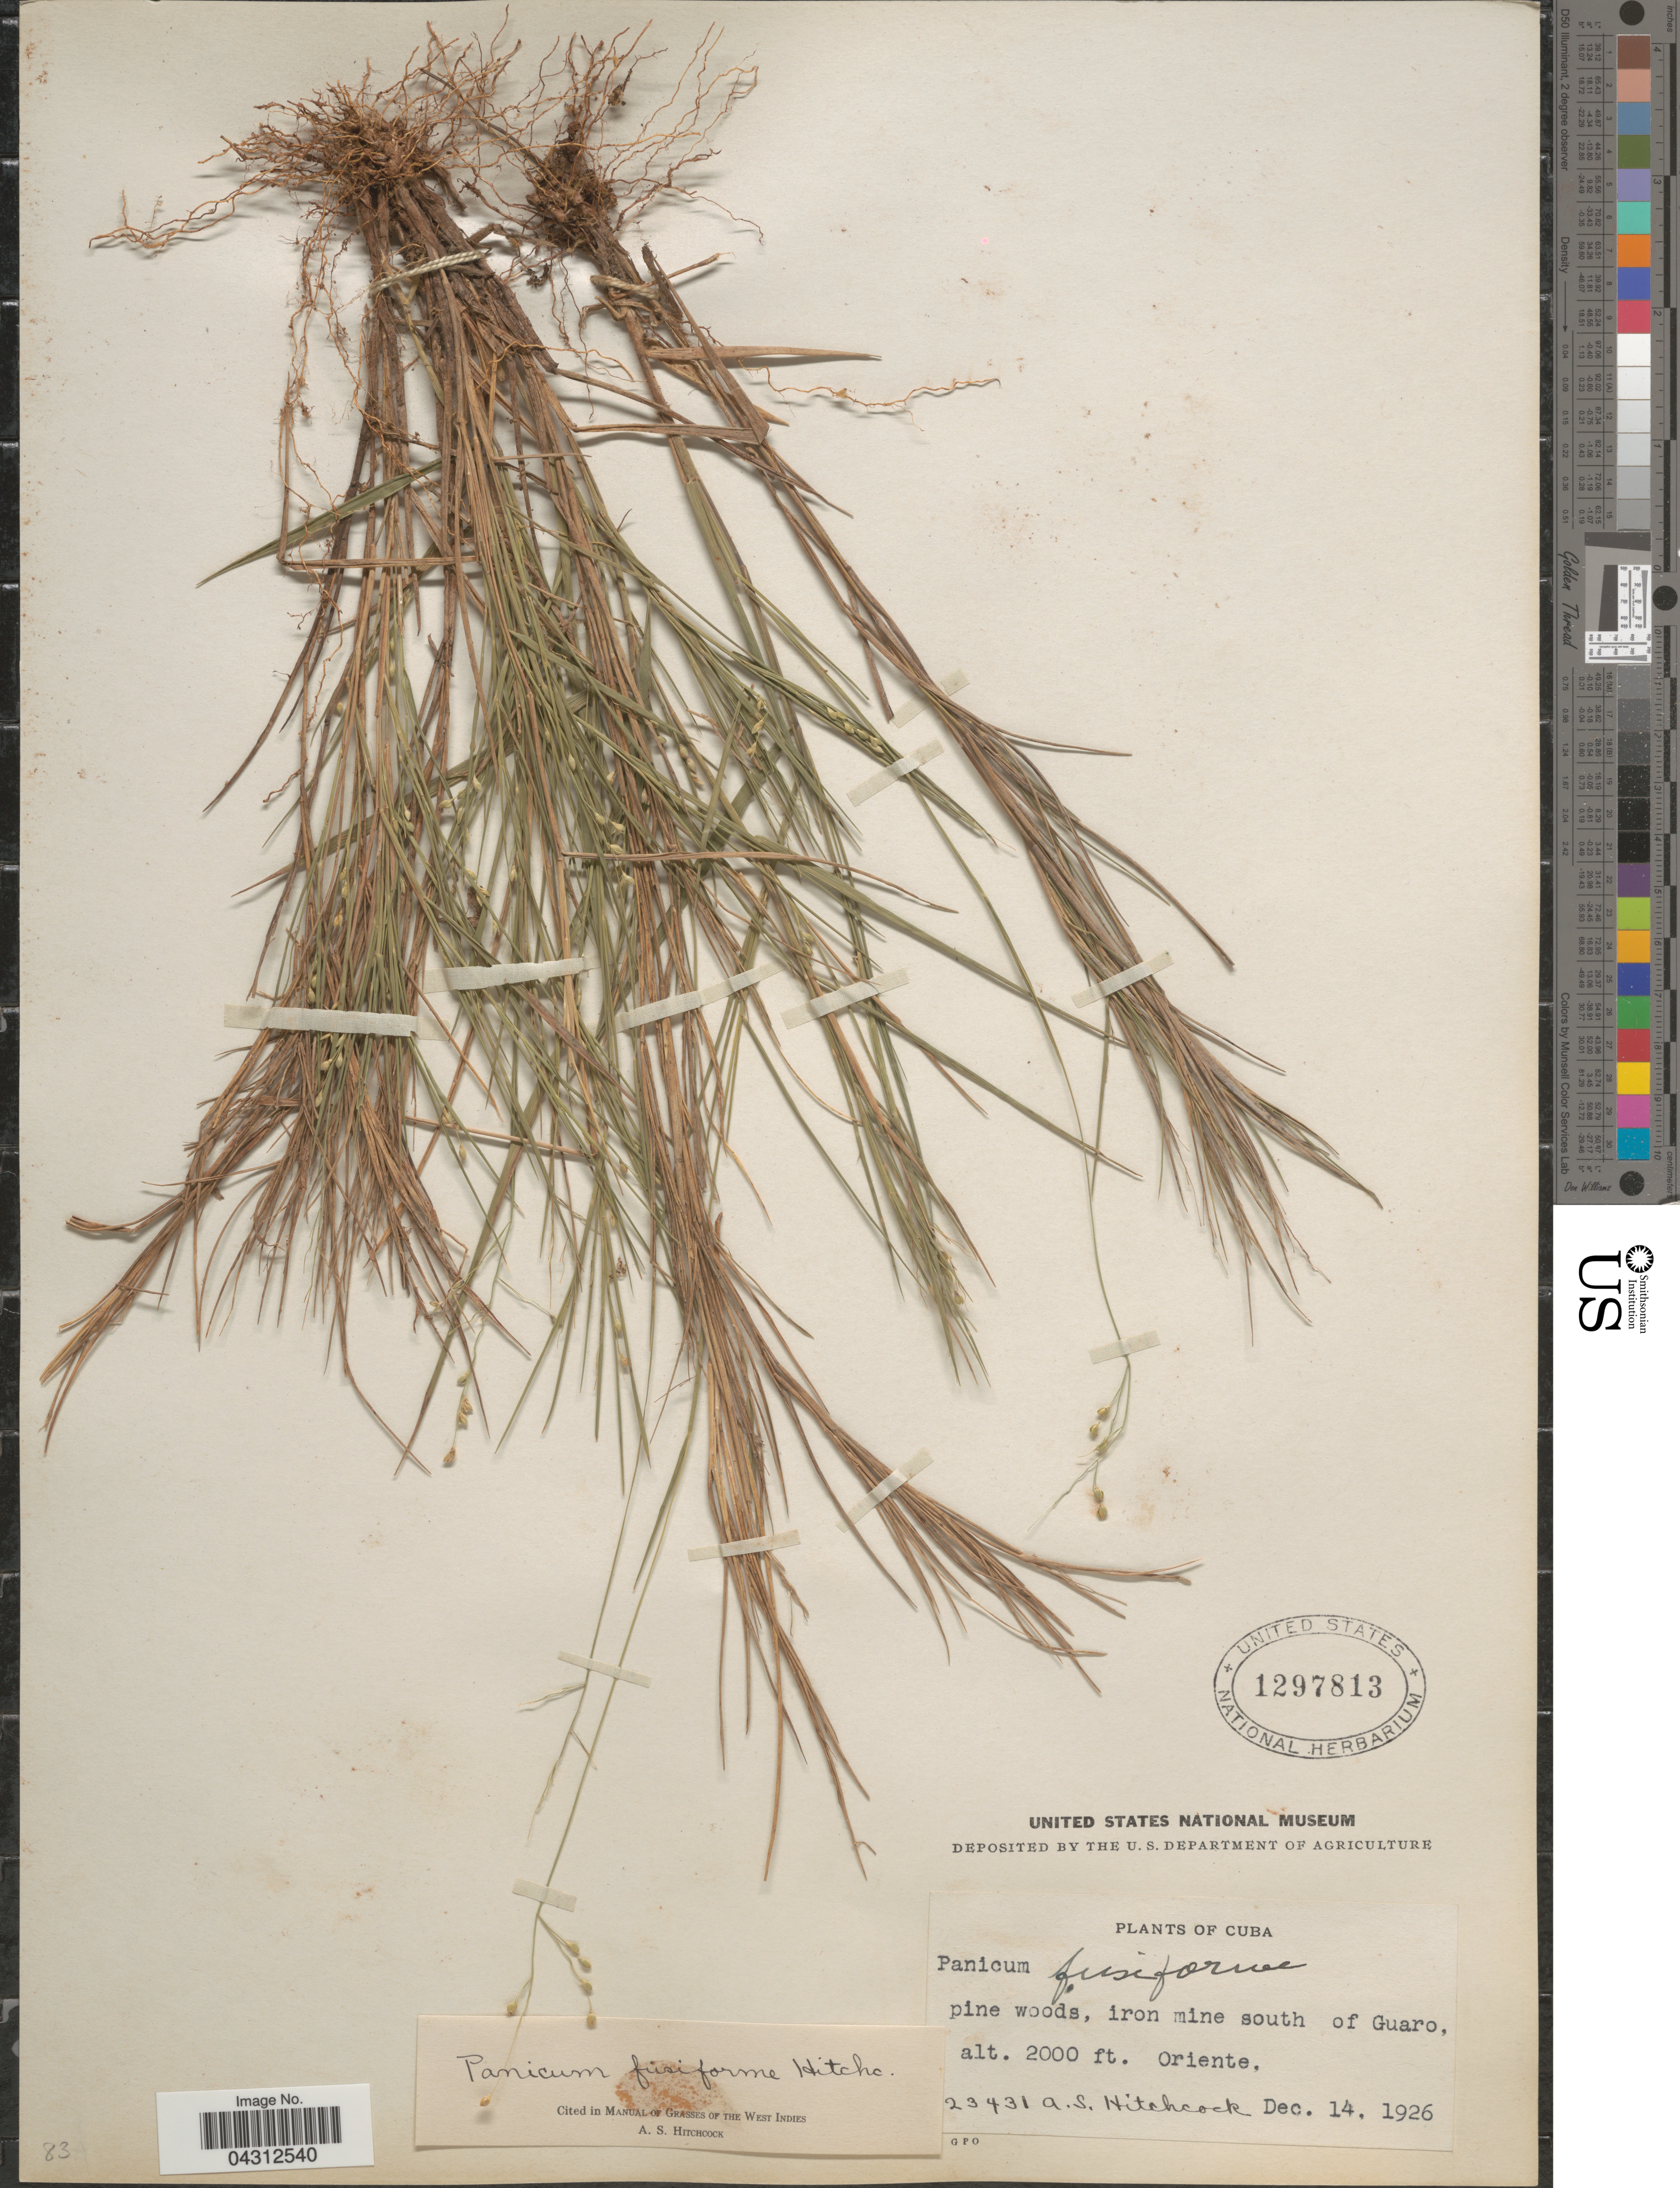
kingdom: Plantae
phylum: Tracheophyta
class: Liliopsida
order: Poales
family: Poaceae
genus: Dichanthelium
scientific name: Dichanthelium aciculare var. ramosum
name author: (Griseb.) Davidse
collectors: A. S. Hitchcock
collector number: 23431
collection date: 1926-12-14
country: Cuba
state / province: Oriente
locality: Pine woods, iorn mine south of Guaro.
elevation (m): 610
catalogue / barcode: US 1297813